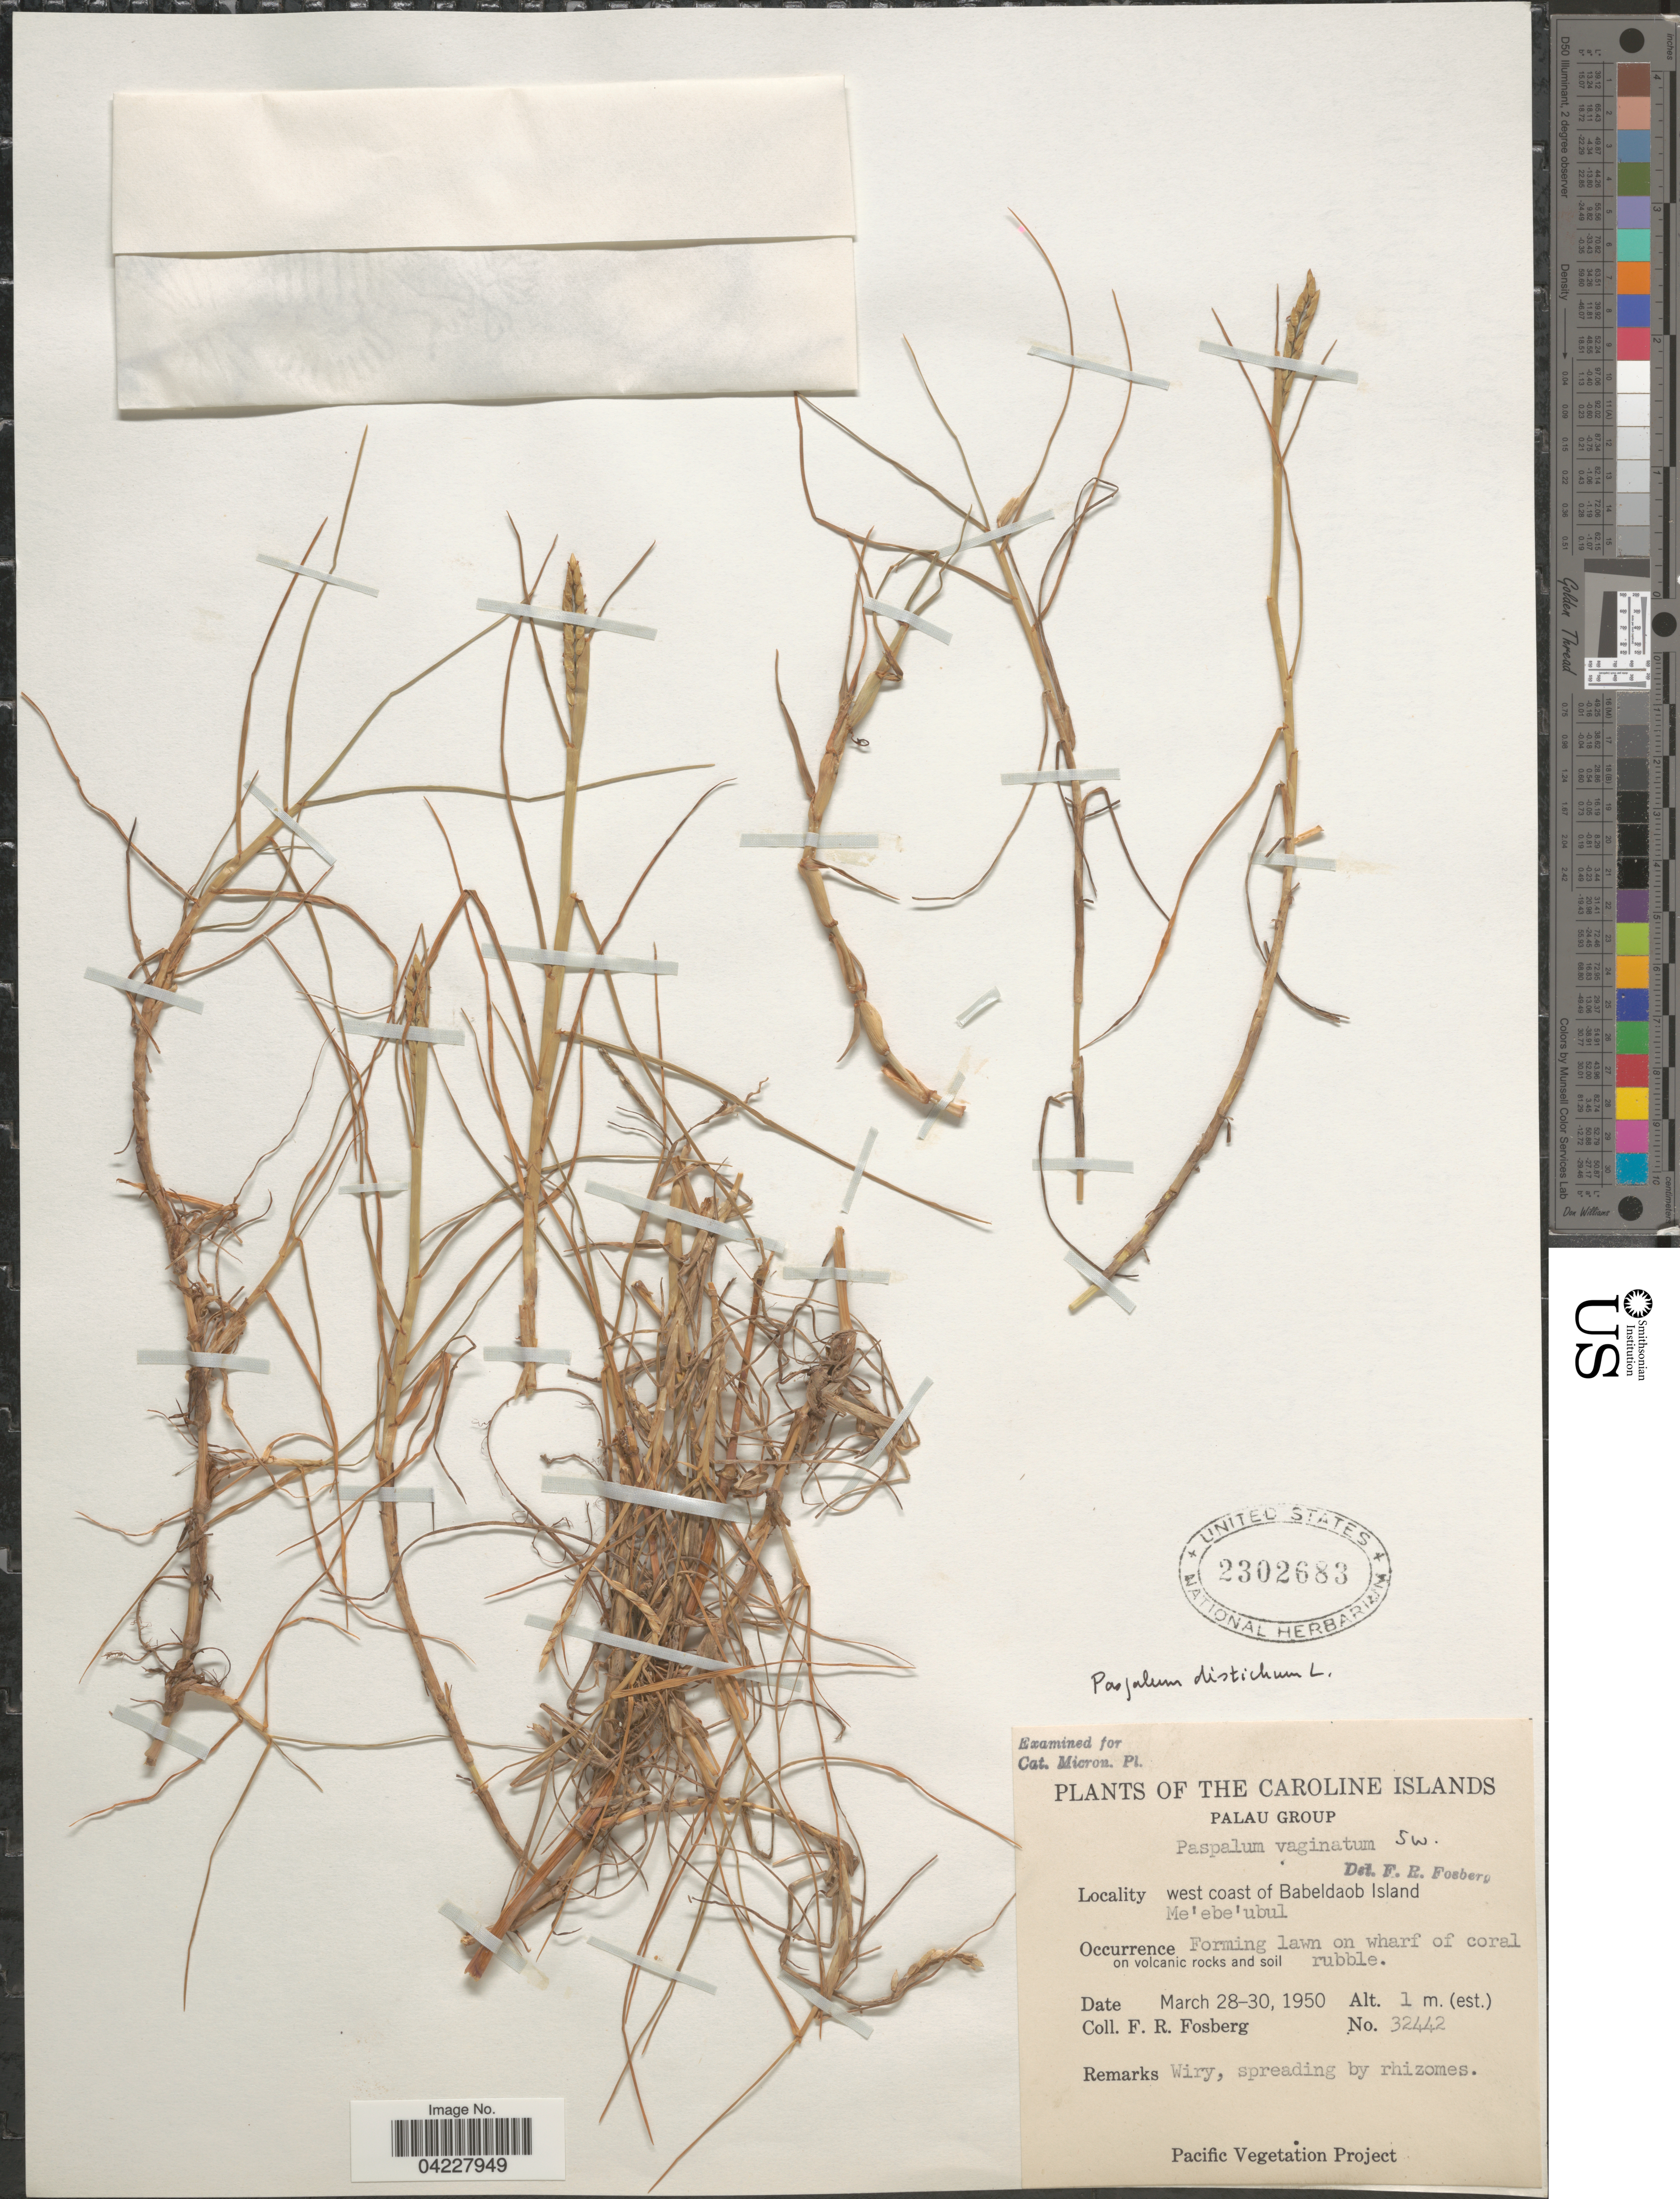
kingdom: Plantae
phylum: Tracheophyta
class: Liliopsida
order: Poales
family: Poaceae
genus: Paspalum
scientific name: Paspalum distichum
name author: L.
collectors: F. R. Fosberg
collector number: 32442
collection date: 1950-03-28/1950-03-30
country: Palau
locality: The Caroline Islands. Palau Group. West coast of Babeldaob Island. Me'ebe'ubul.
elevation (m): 1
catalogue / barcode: US 2302683